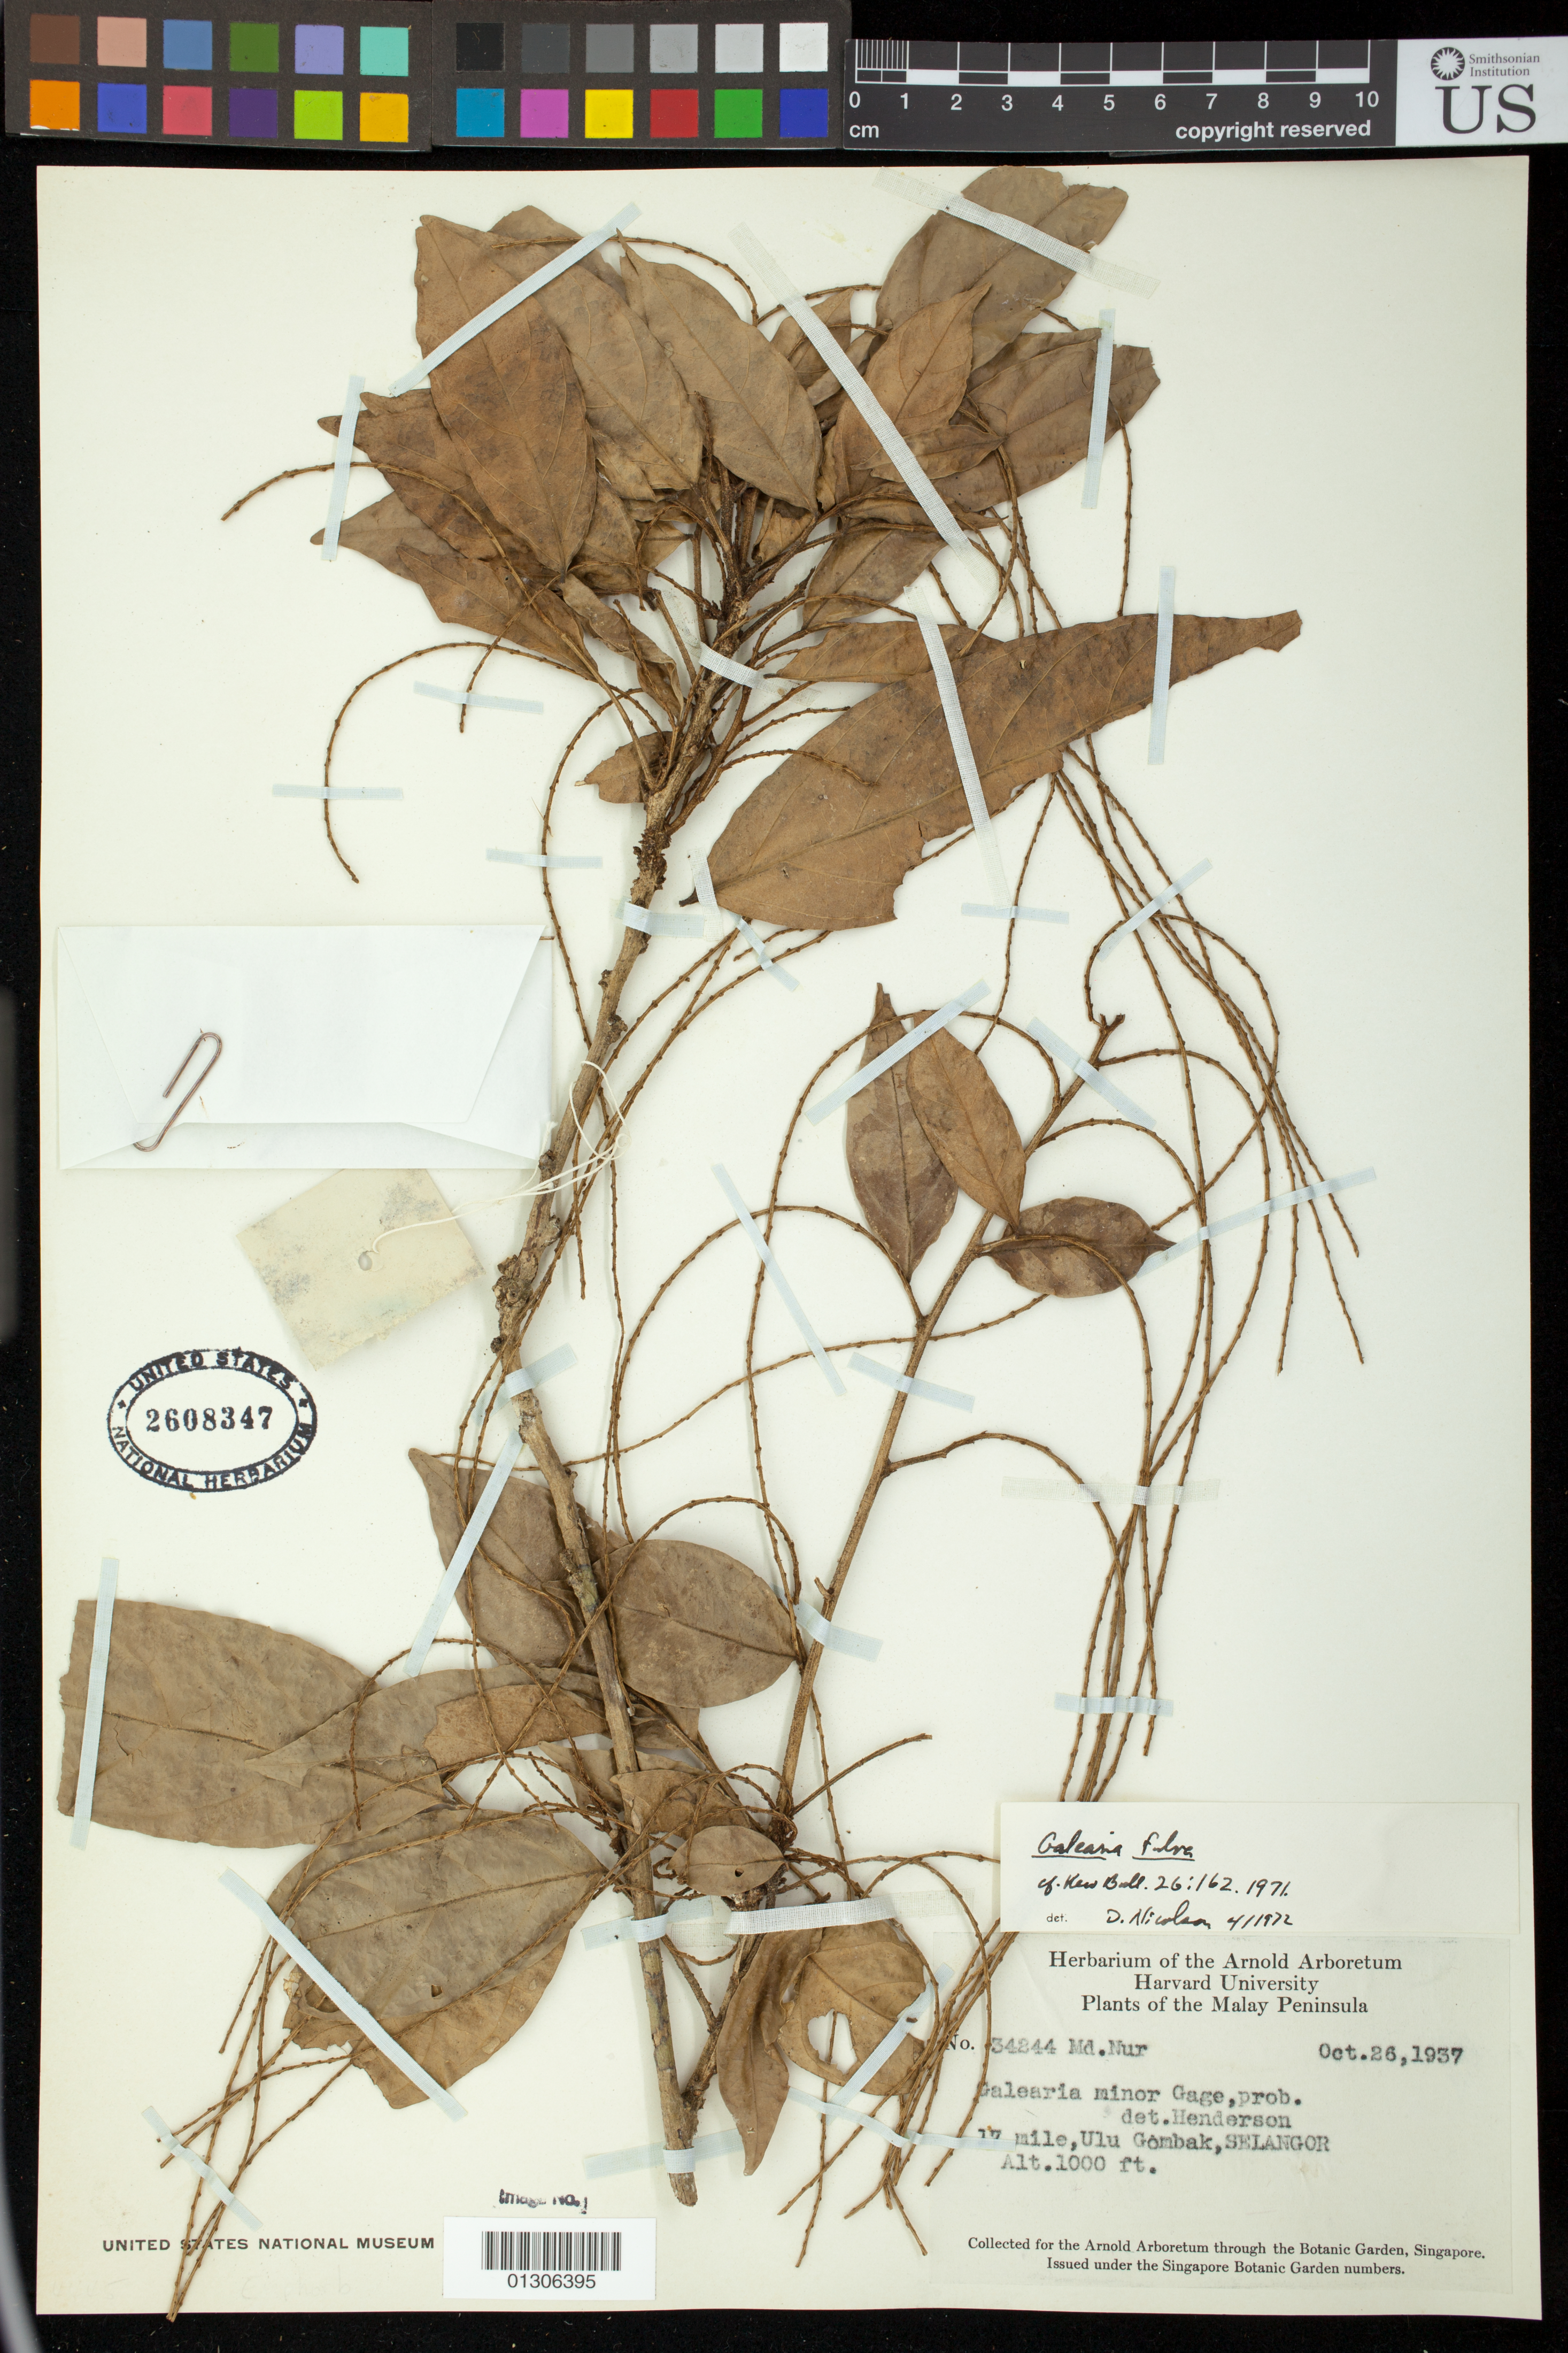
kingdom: Plantae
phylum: Tracheophyta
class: Magnoliopsida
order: Malpighiales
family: Pandaceae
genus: Galearia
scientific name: Galearia fulva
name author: (Tul.) Miq.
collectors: Singapore Botanic Gardens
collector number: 34244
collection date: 1937-10-26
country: Malaysia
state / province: Selangor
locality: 17 mile, Ulu Gomback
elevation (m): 305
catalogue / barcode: US 2608347